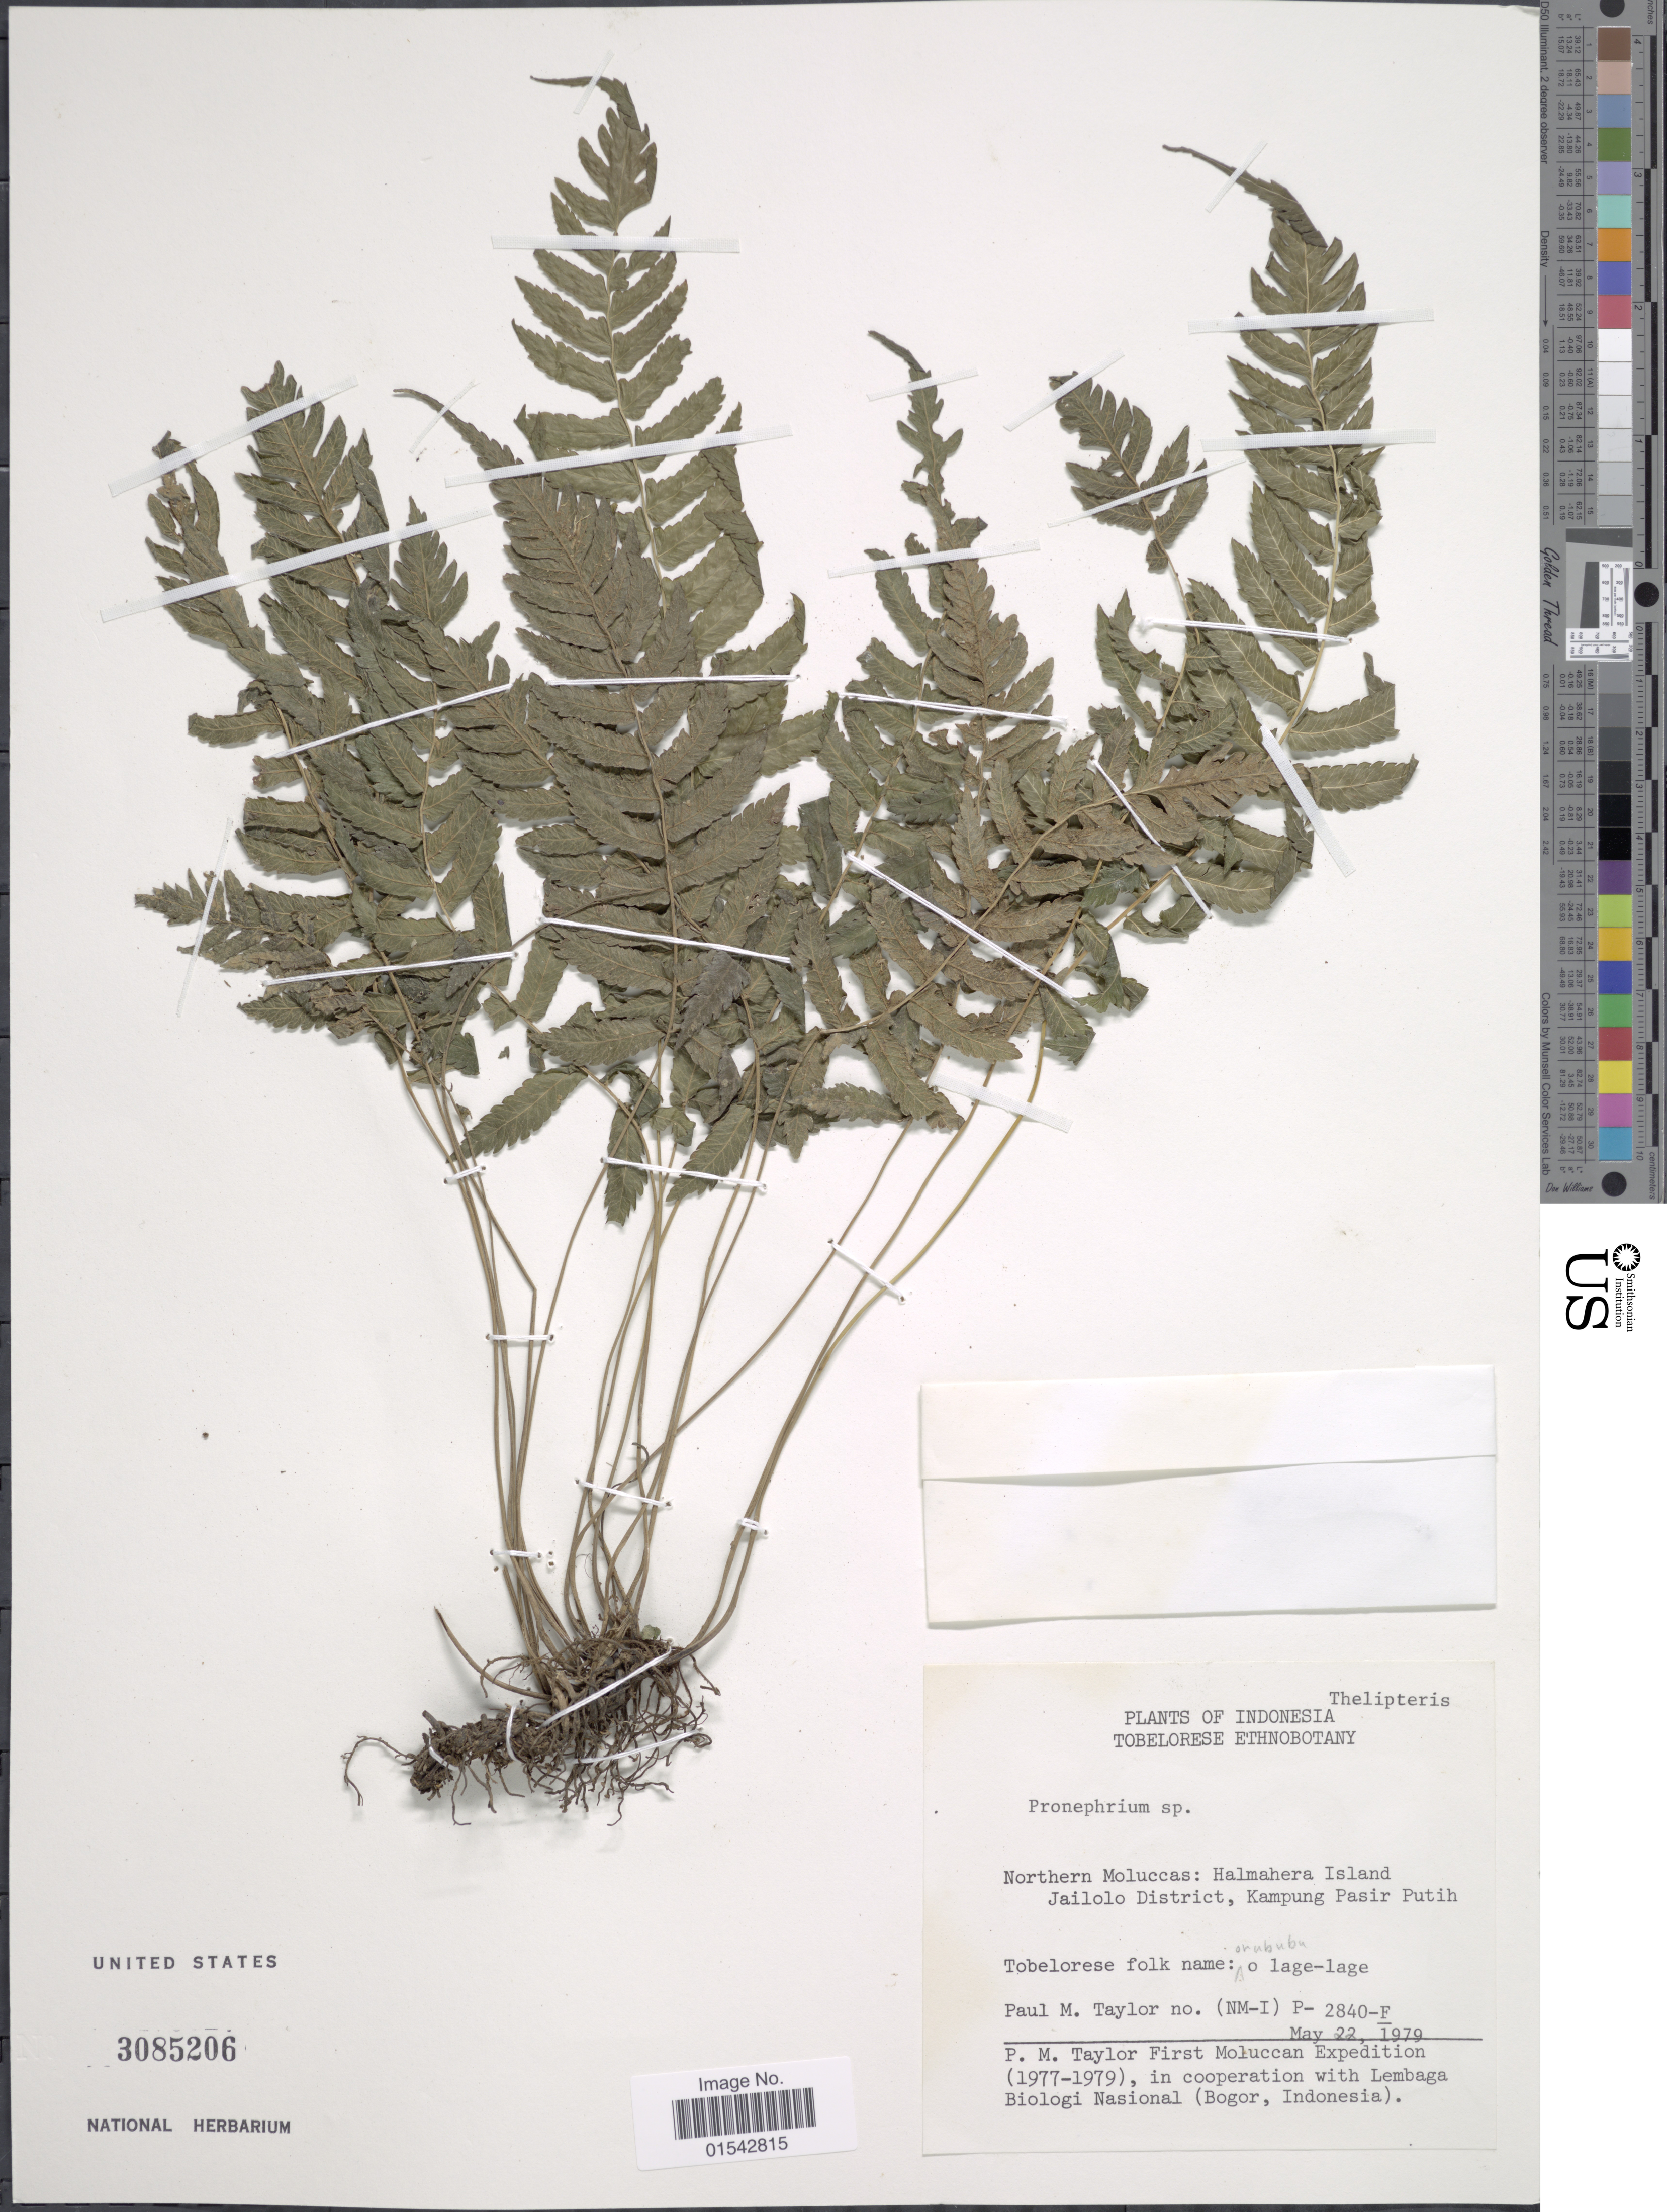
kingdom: Plantae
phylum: Tracheophyta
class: Polypodiopsida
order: Polypodiales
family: Thelypteridaceae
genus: Cyclosorus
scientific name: Cyclosorus sp.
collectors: P. M. Taylor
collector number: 2840-F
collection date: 1979-05-22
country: Indonesia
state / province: Maluku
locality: Northern Moluccas: Halmahera Island Jailolo District, Kampung Pasir Putih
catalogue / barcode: US 3085206